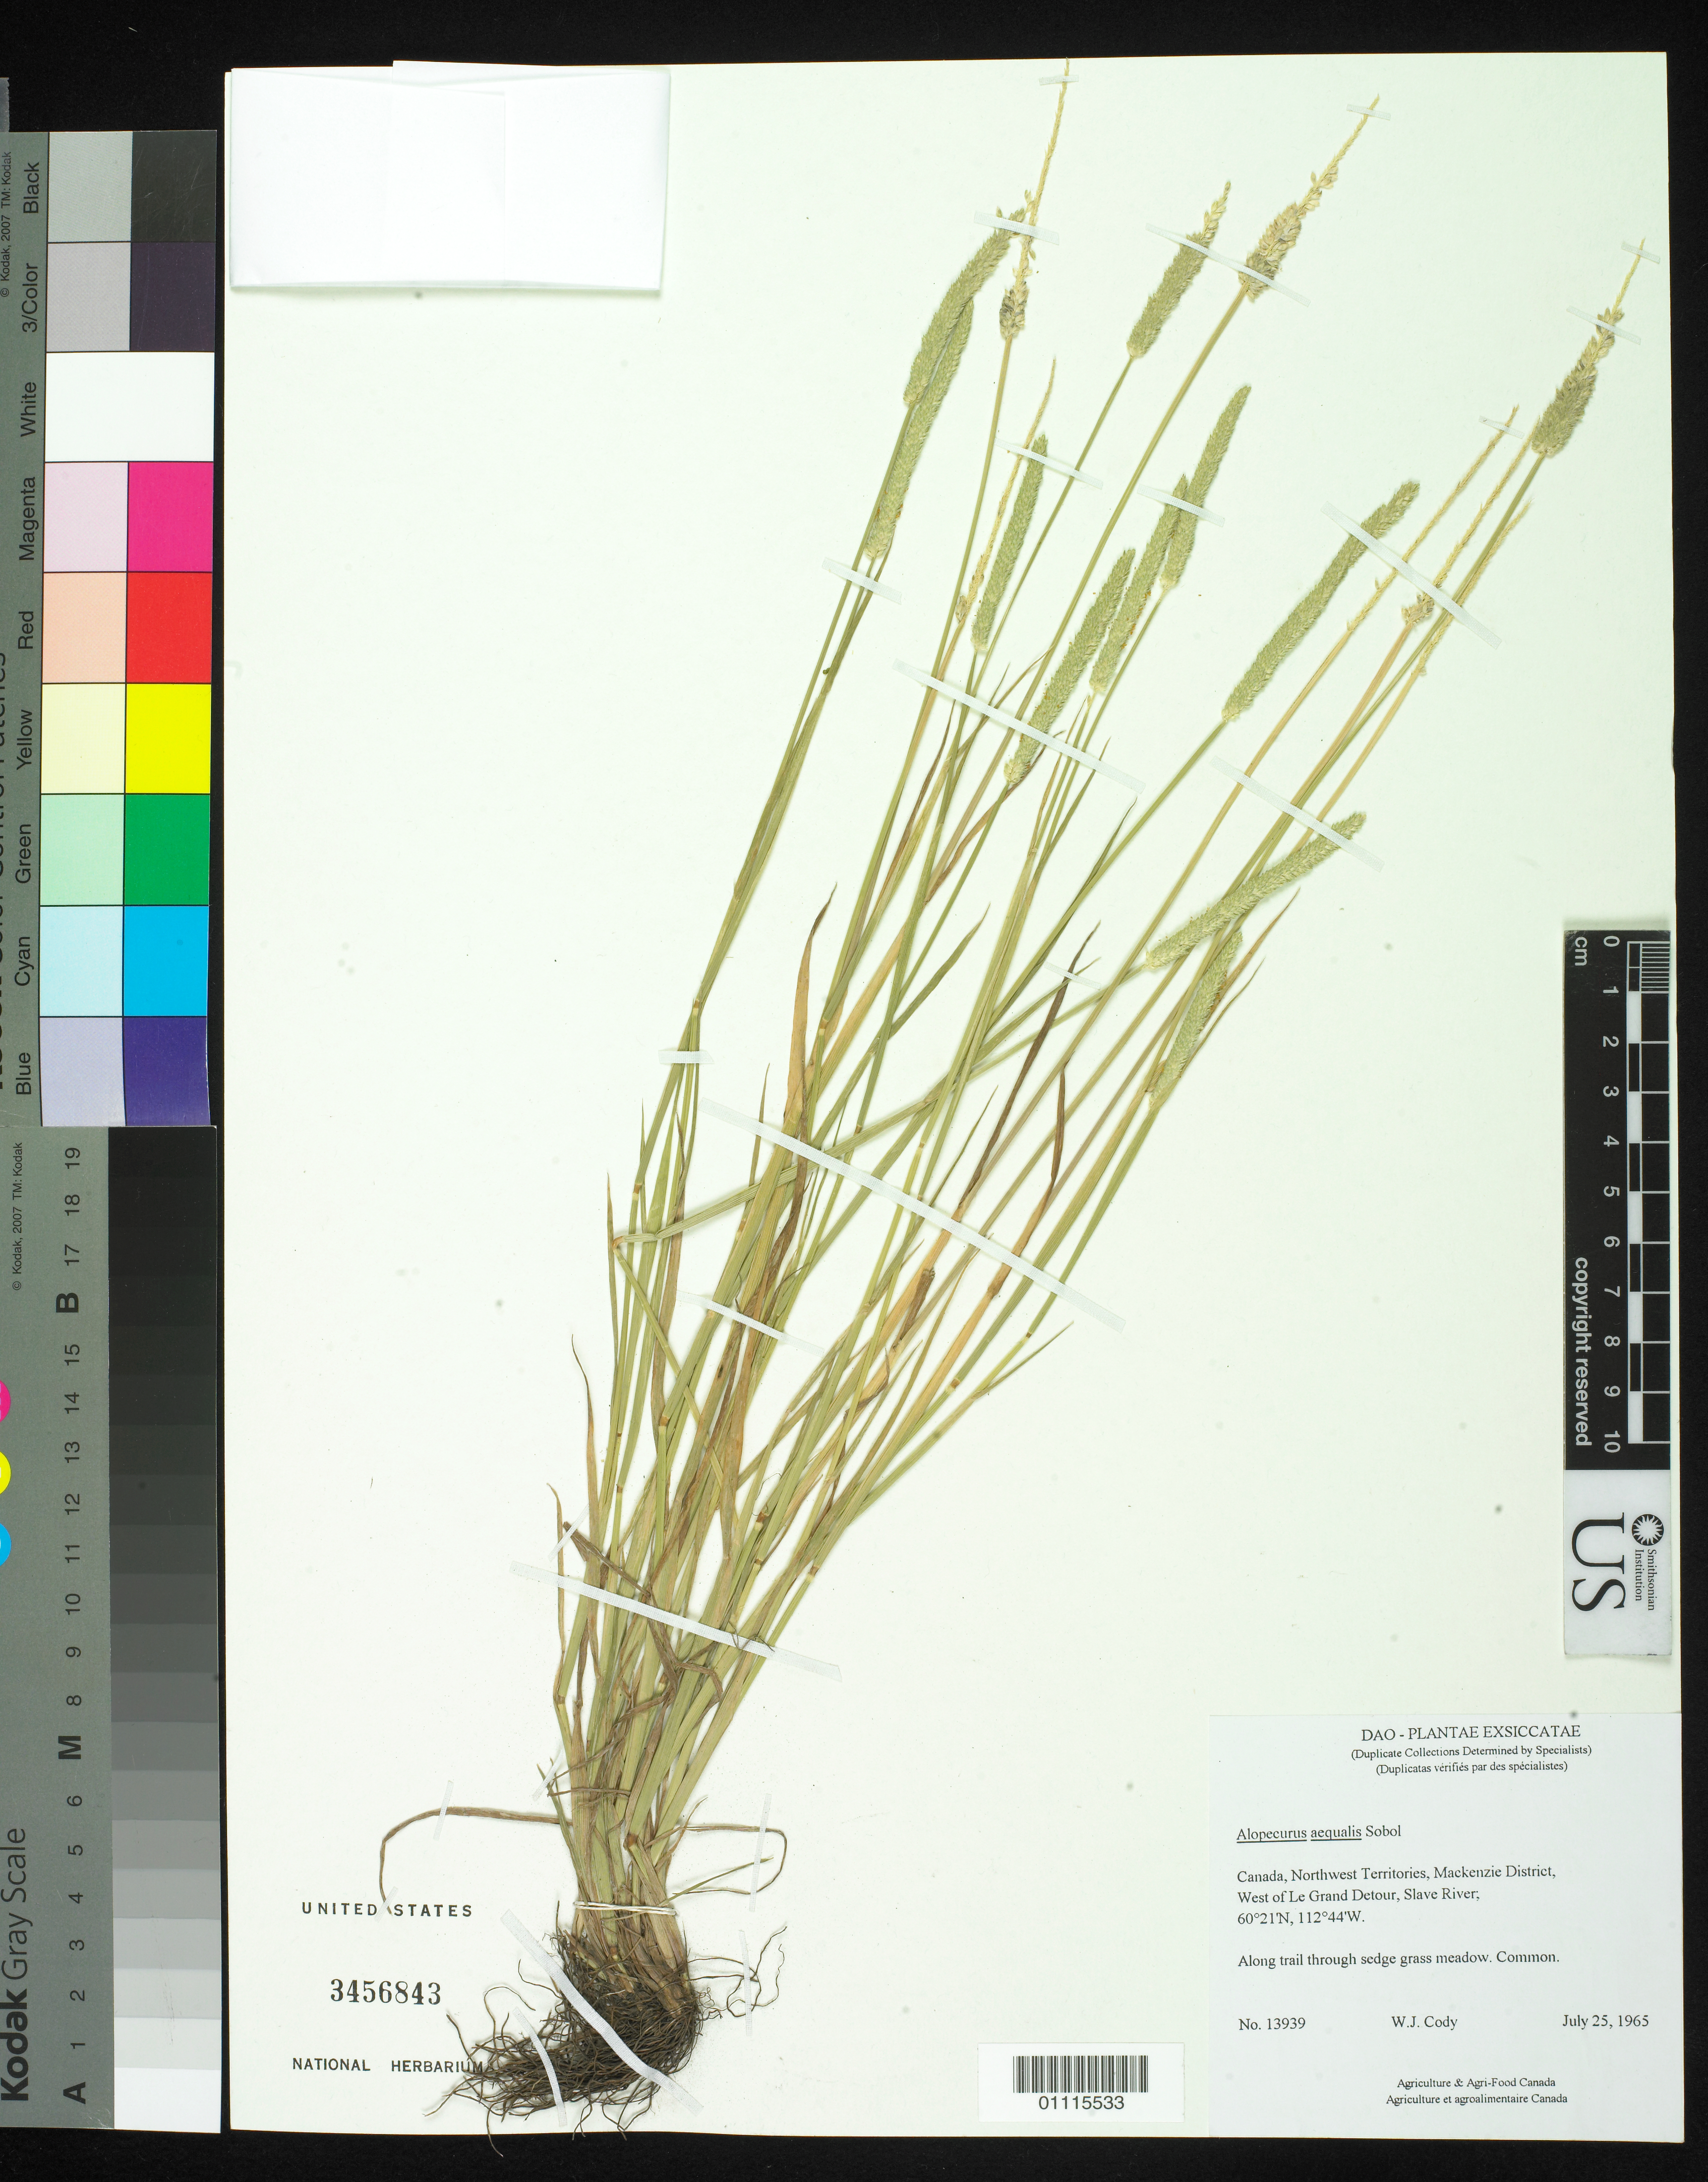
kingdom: Plantae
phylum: Tracheophyta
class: Liliopsida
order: Poales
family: Poaceae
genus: Alopecurus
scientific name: Alopecurus aequalis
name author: Sobol.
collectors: W. Cody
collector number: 13939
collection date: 1965-07-25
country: Canada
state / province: Northwest Territories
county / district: Mackenzie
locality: W of Le Grand Detour, Slave River.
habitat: Along trail through sedge grass meadow. Common.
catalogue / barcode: US 3456843